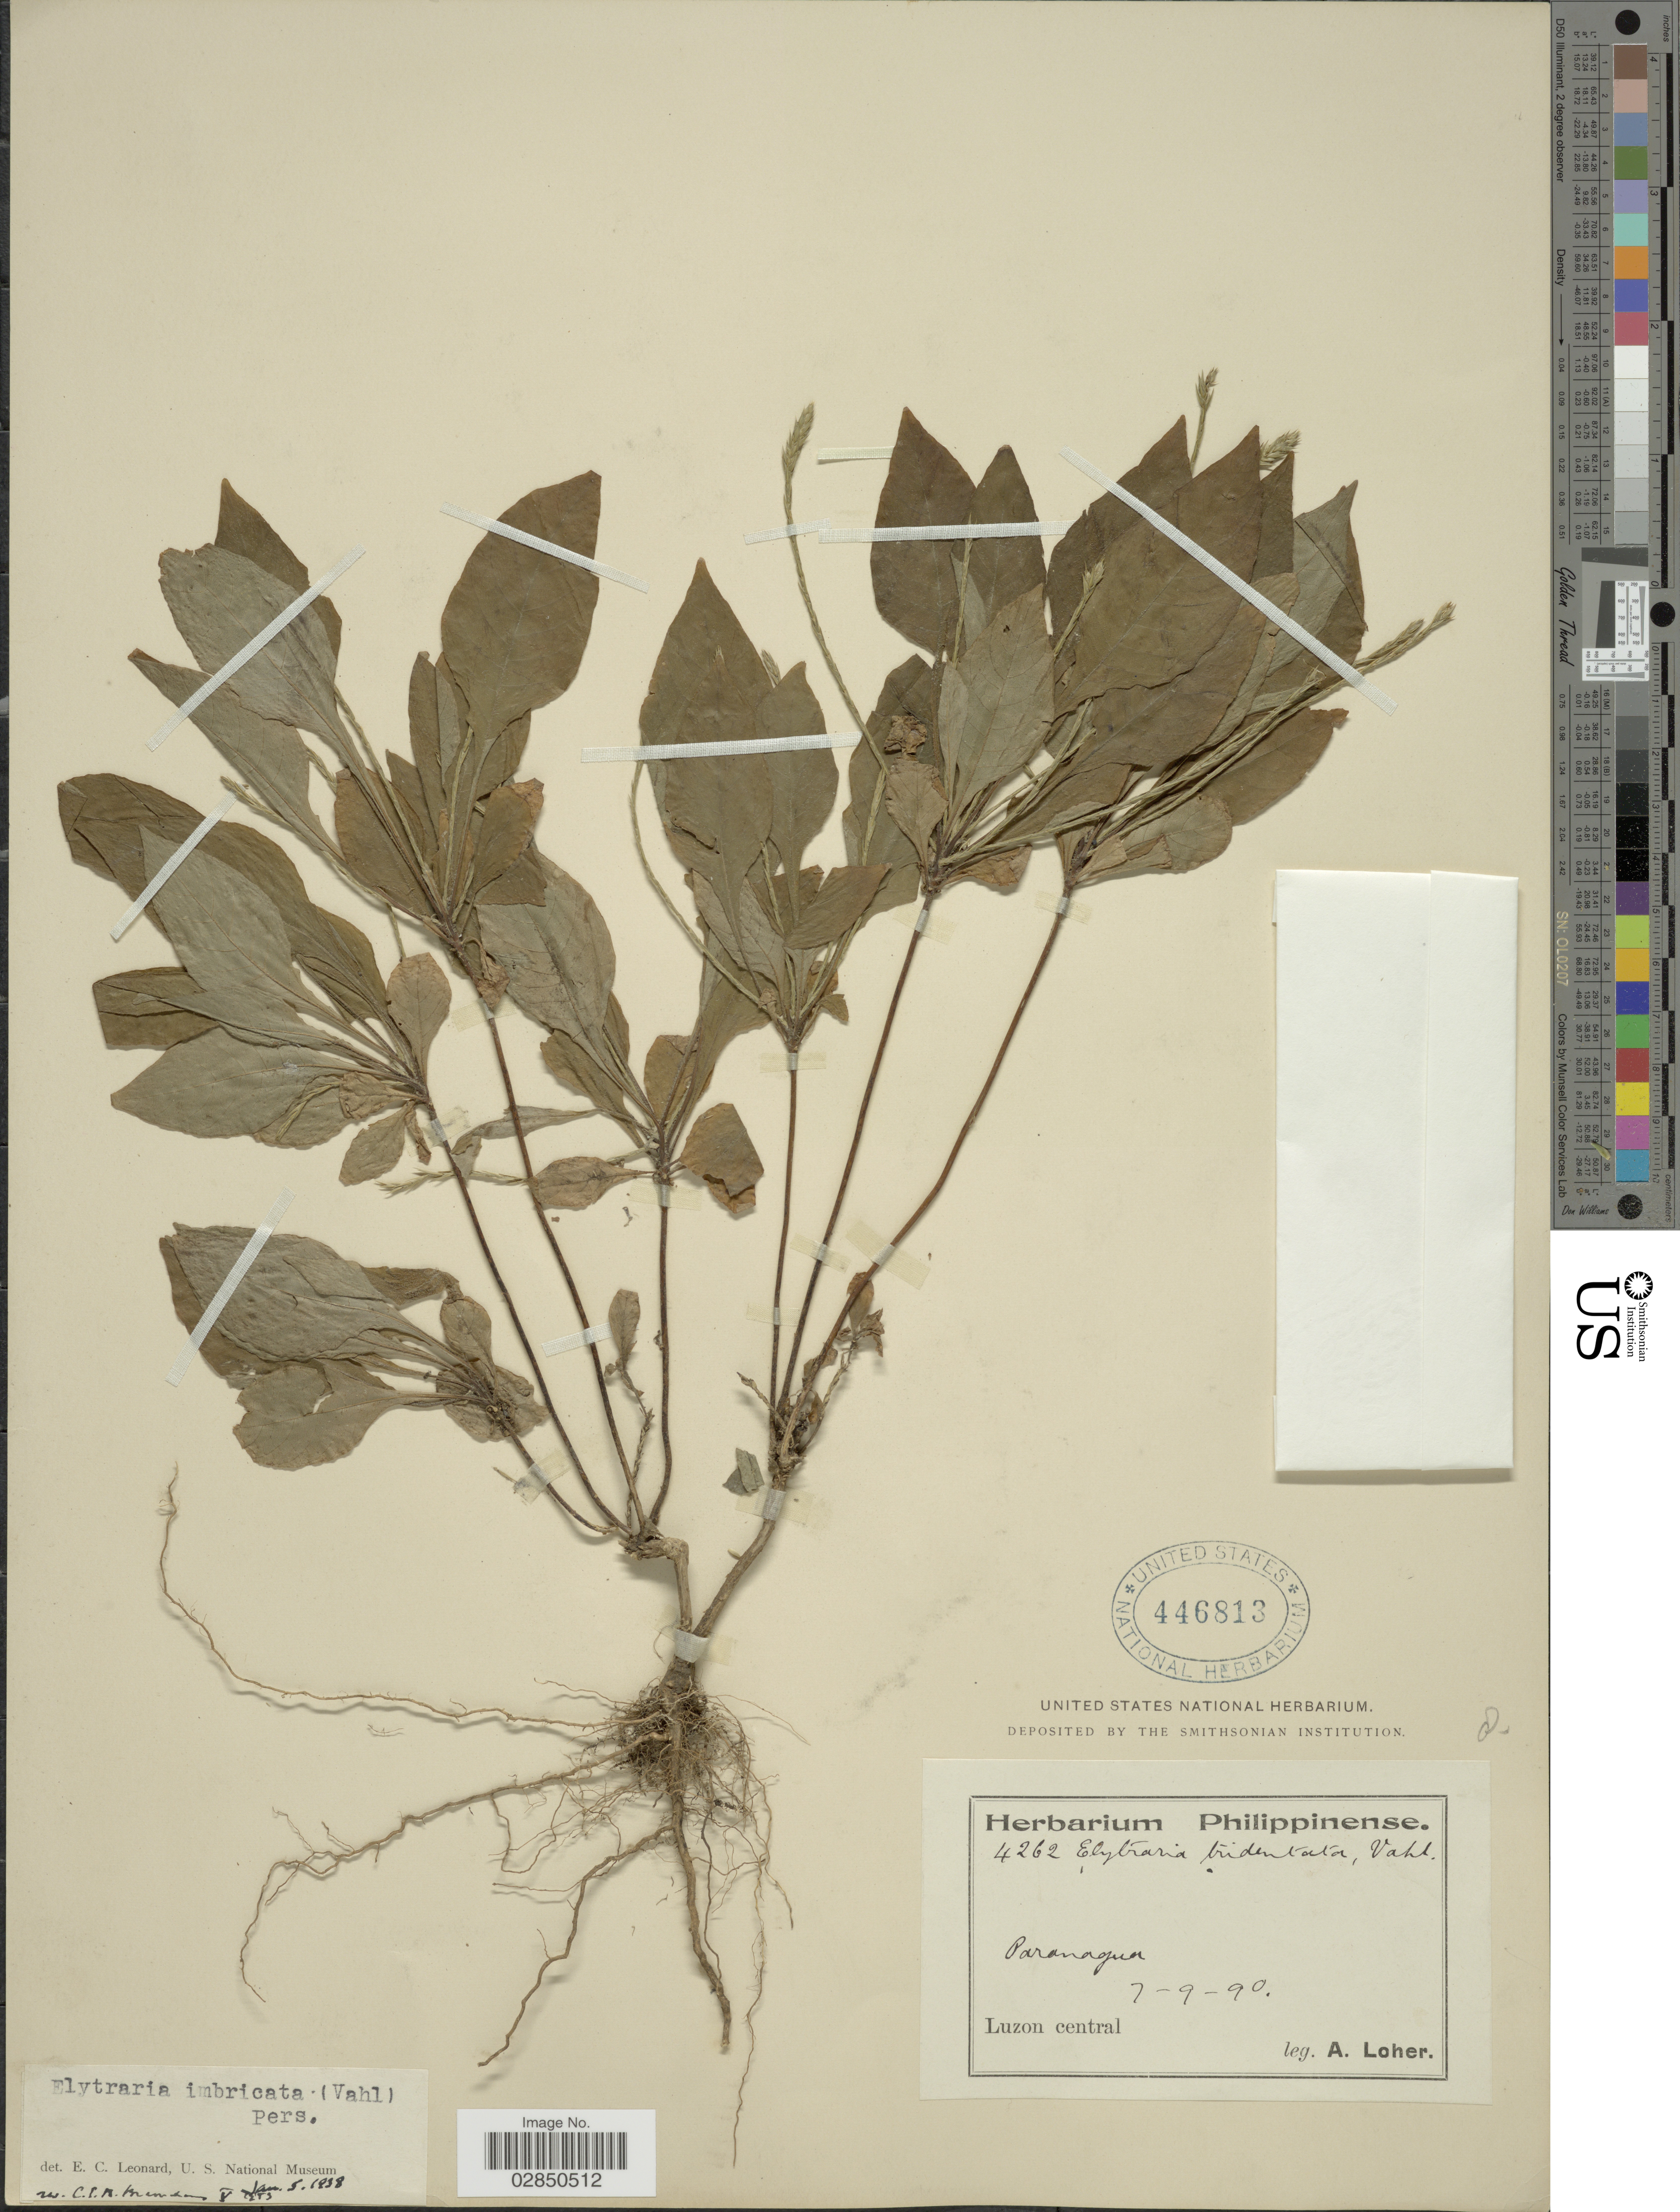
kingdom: Plantae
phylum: Tracheophyta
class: Magnoliopsida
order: Lamiales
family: Acanthaceae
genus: Elytraria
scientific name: Elytraria imbricata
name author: (Vahl) Pers.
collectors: A. Loher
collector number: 4262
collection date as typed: Transcribed d/m/y: 7/9/90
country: Philippines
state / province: Central Luzon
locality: Paranagua, Luzon central.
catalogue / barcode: US 446813